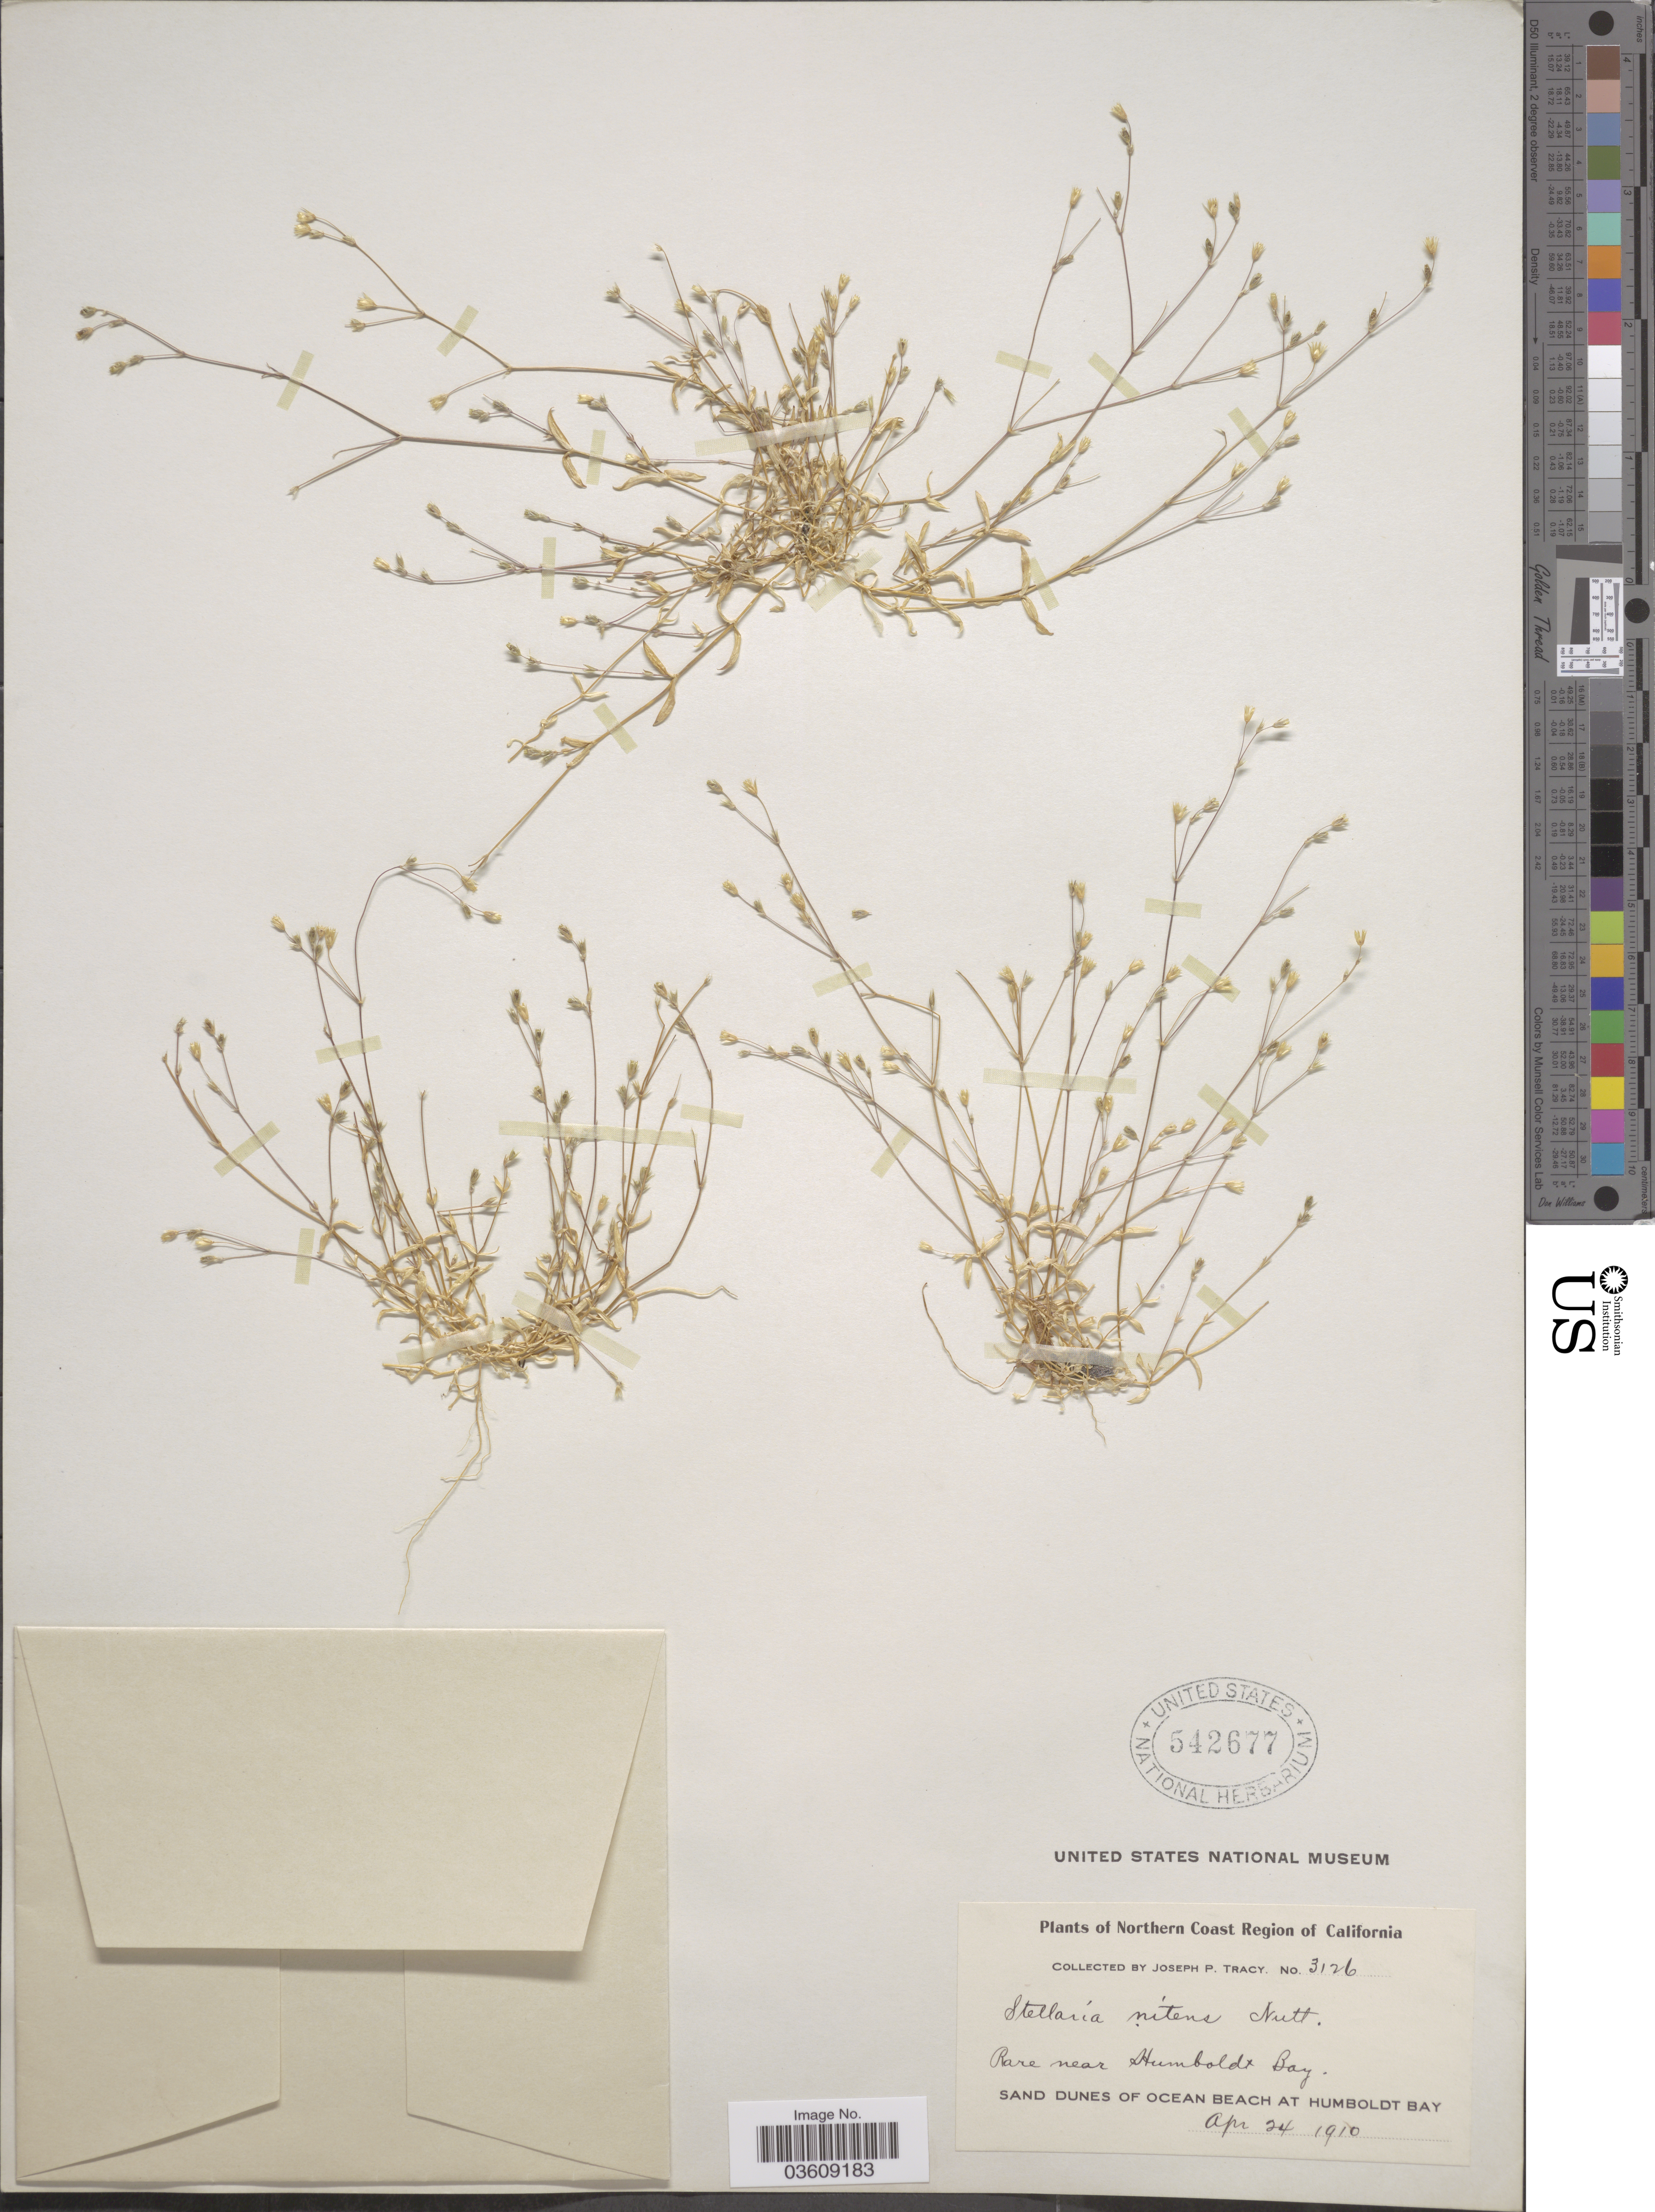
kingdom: Plantae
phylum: Tracheophyta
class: Magnoliopsida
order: Caryophyllales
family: Caryophyllaceae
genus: Stellaria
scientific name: Stellaria nitens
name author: Nutt.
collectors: J. Tracy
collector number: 3126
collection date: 1910-04-24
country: United States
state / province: California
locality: Northern Coast Region of California. Near Humboldt Bay. Sand dunes of ocean beach at Humboldt Bay.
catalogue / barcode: US 542677